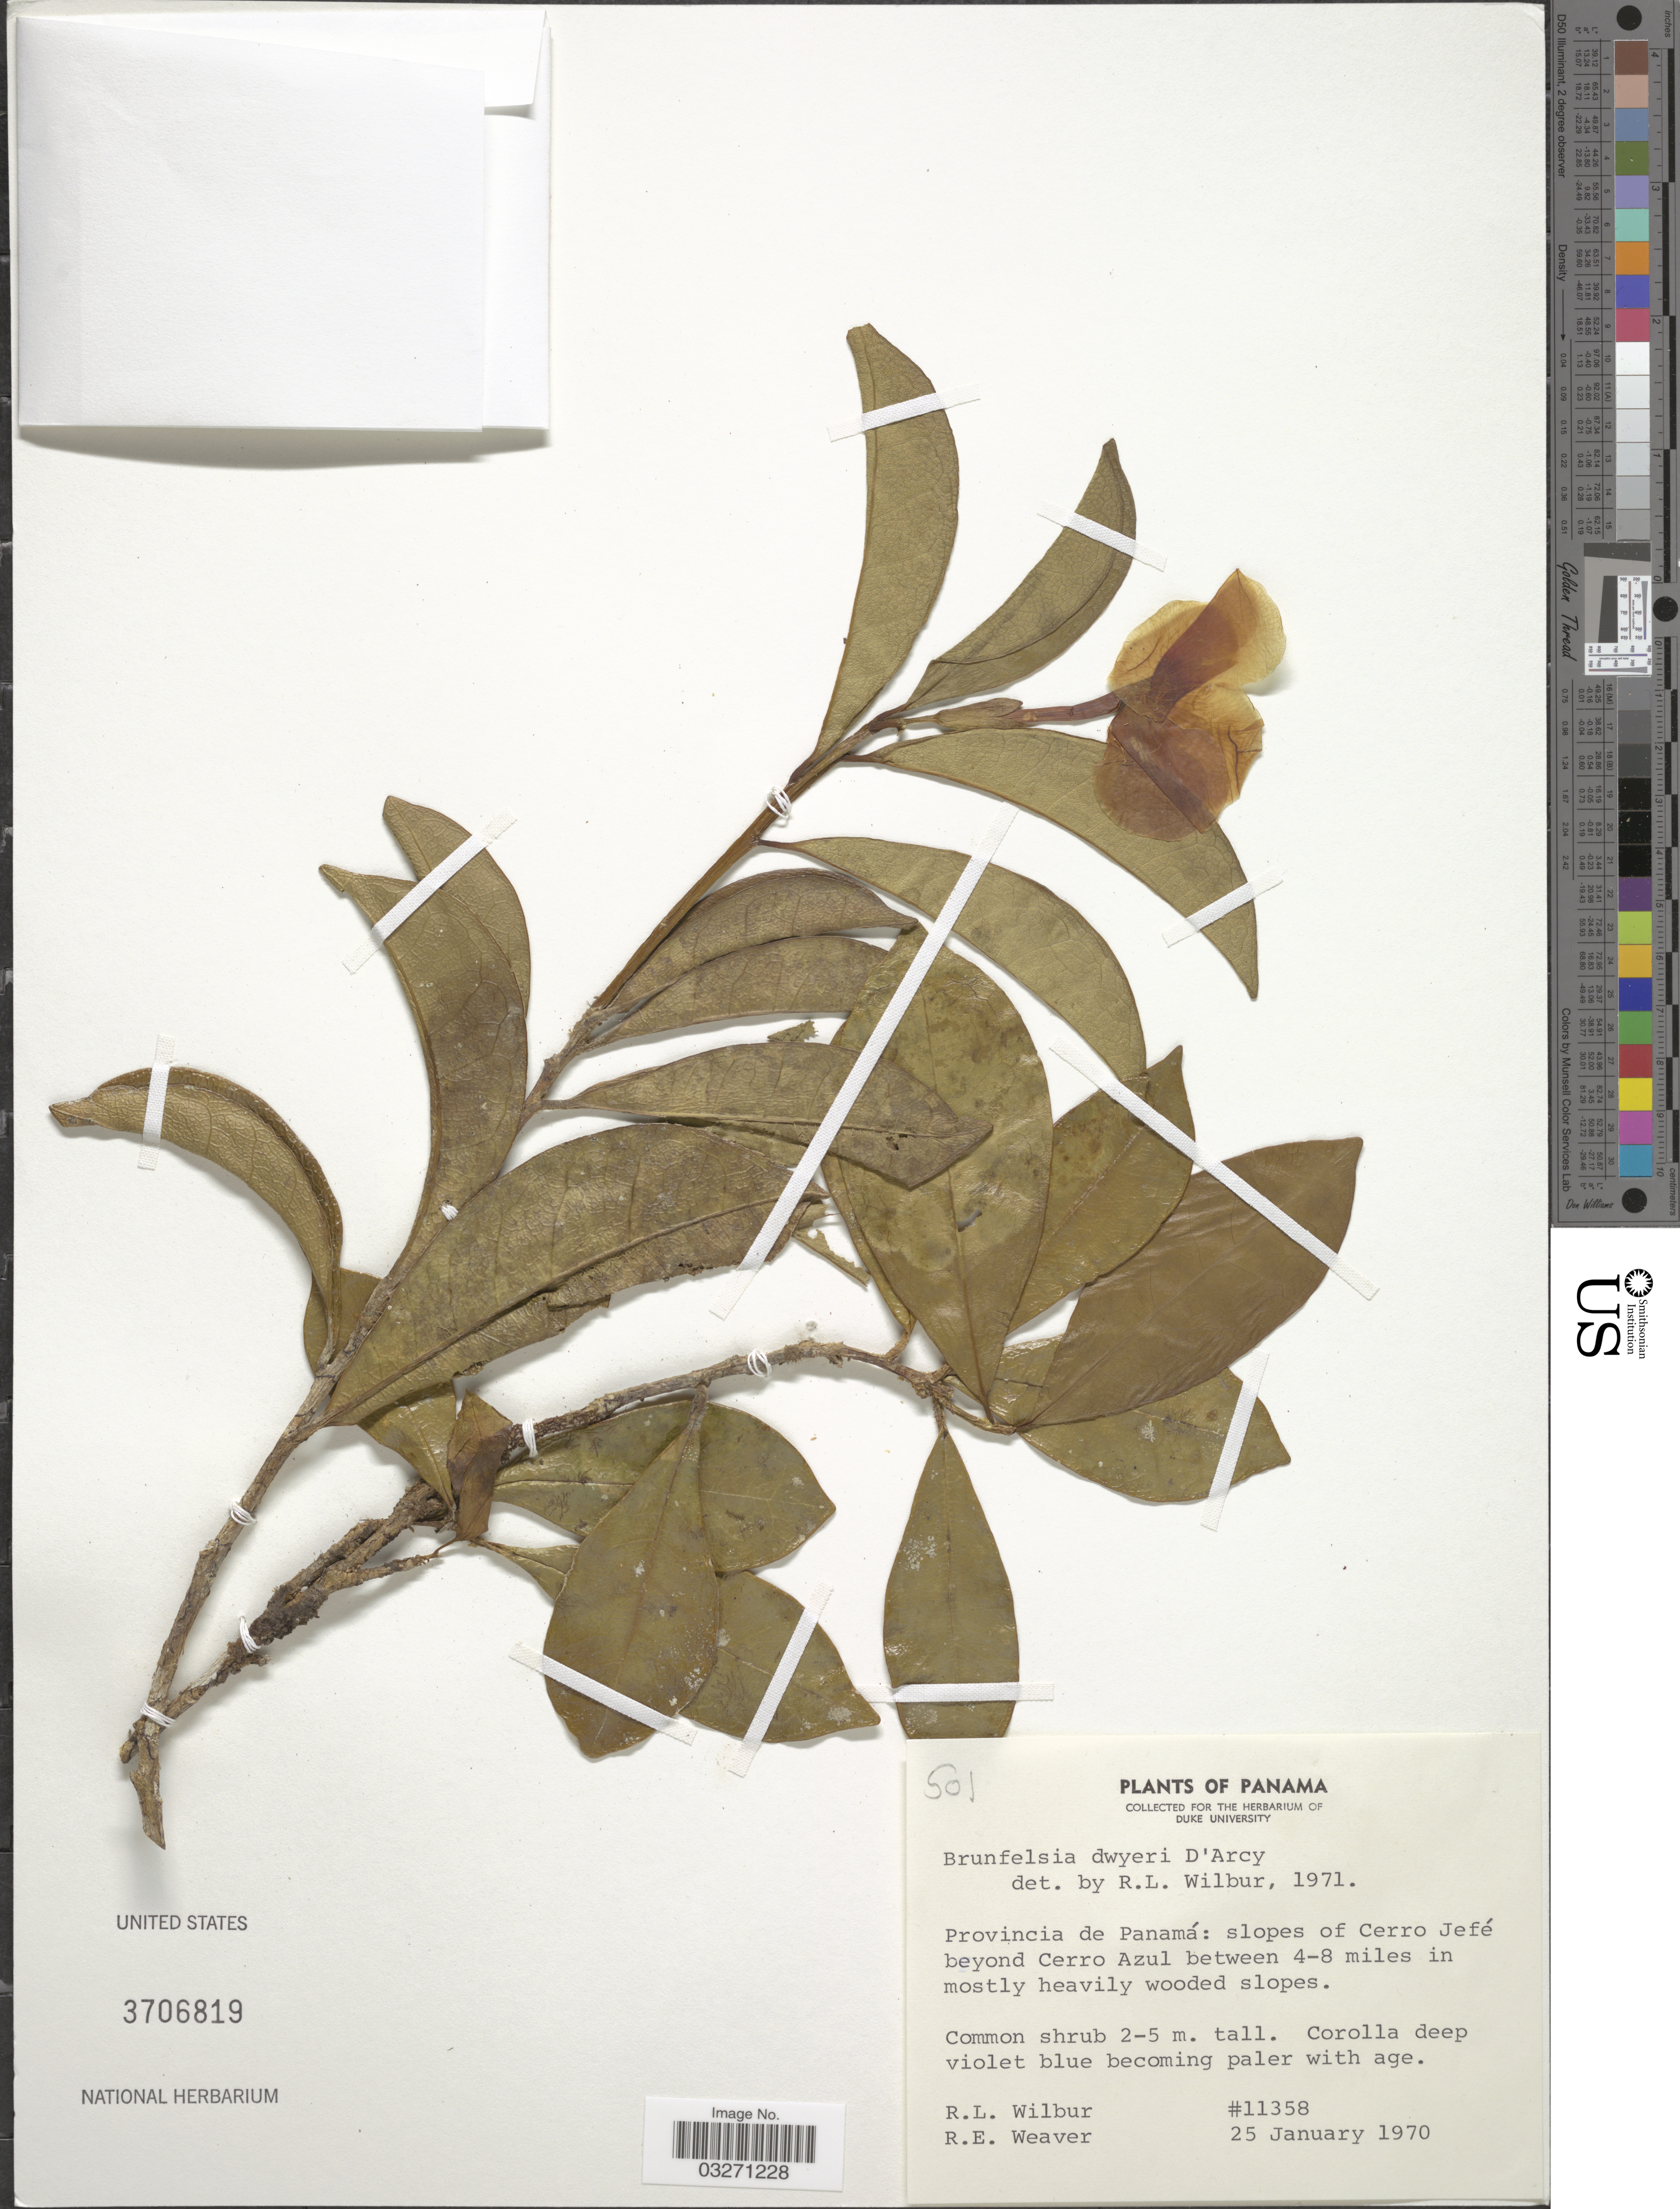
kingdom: Plantae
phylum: Tracheophyta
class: Magnoliopsida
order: Solanales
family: Solanaceae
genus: Brunfelsia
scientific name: Brunfelsia dwyeri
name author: D'Arcy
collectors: R. L. Wilbur & R. E. Weaver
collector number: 11358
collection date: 1970-01-25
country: Panama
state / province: Panamá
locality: Slopes of Cerro Jefé beyon Cerro Azul between 4-8 miles in mostly heavily wooded slopes.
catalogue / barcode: US 3706819